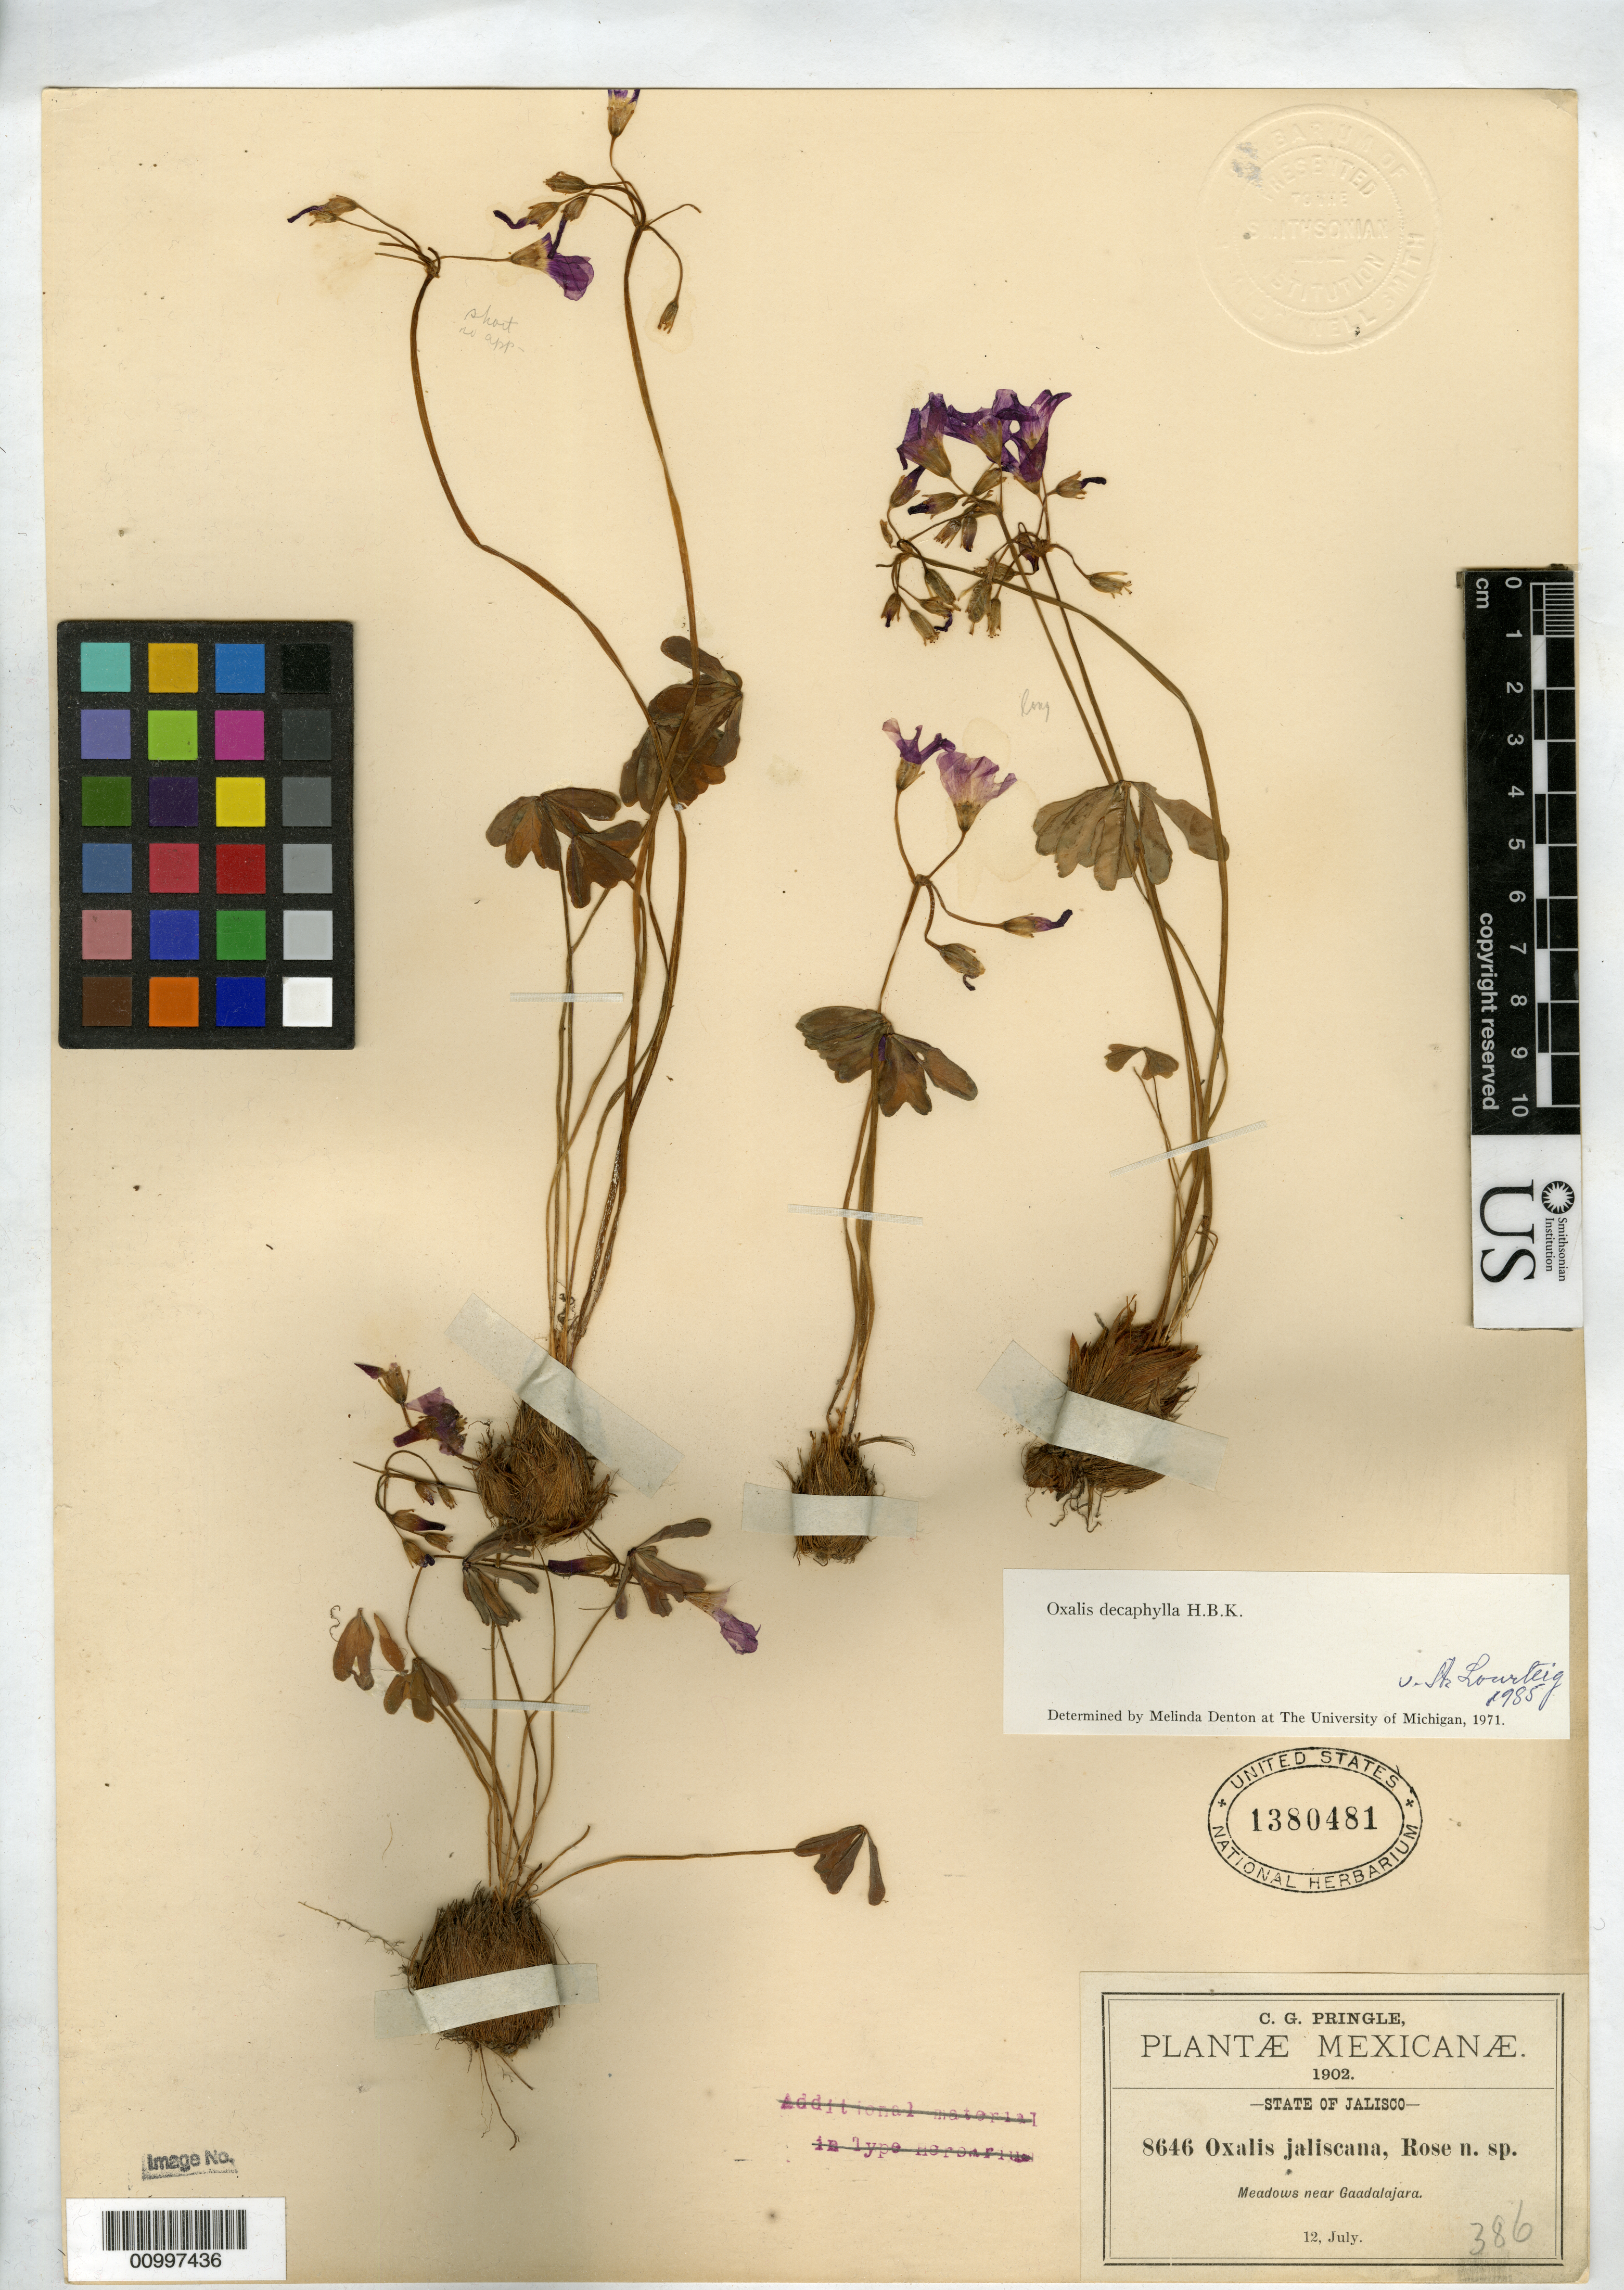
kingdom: Plantae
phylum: Tracheophyta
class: Magnoliopsida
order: Oxalidales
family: Oxalidaceae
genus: Ionoxalis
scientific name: Ionoxalis jaliscana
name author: Rose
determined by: Denton, M. F.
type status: Isotype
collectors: C. G. Pringle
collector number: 8646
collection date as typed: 12 Jul 1902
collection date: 1902-07-12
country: Mexico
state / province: Jalisco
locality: Near Guadalajara.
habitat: Meadows.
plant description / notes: From the herbarium of J. Donnell Smith.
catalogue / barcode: US 1380481